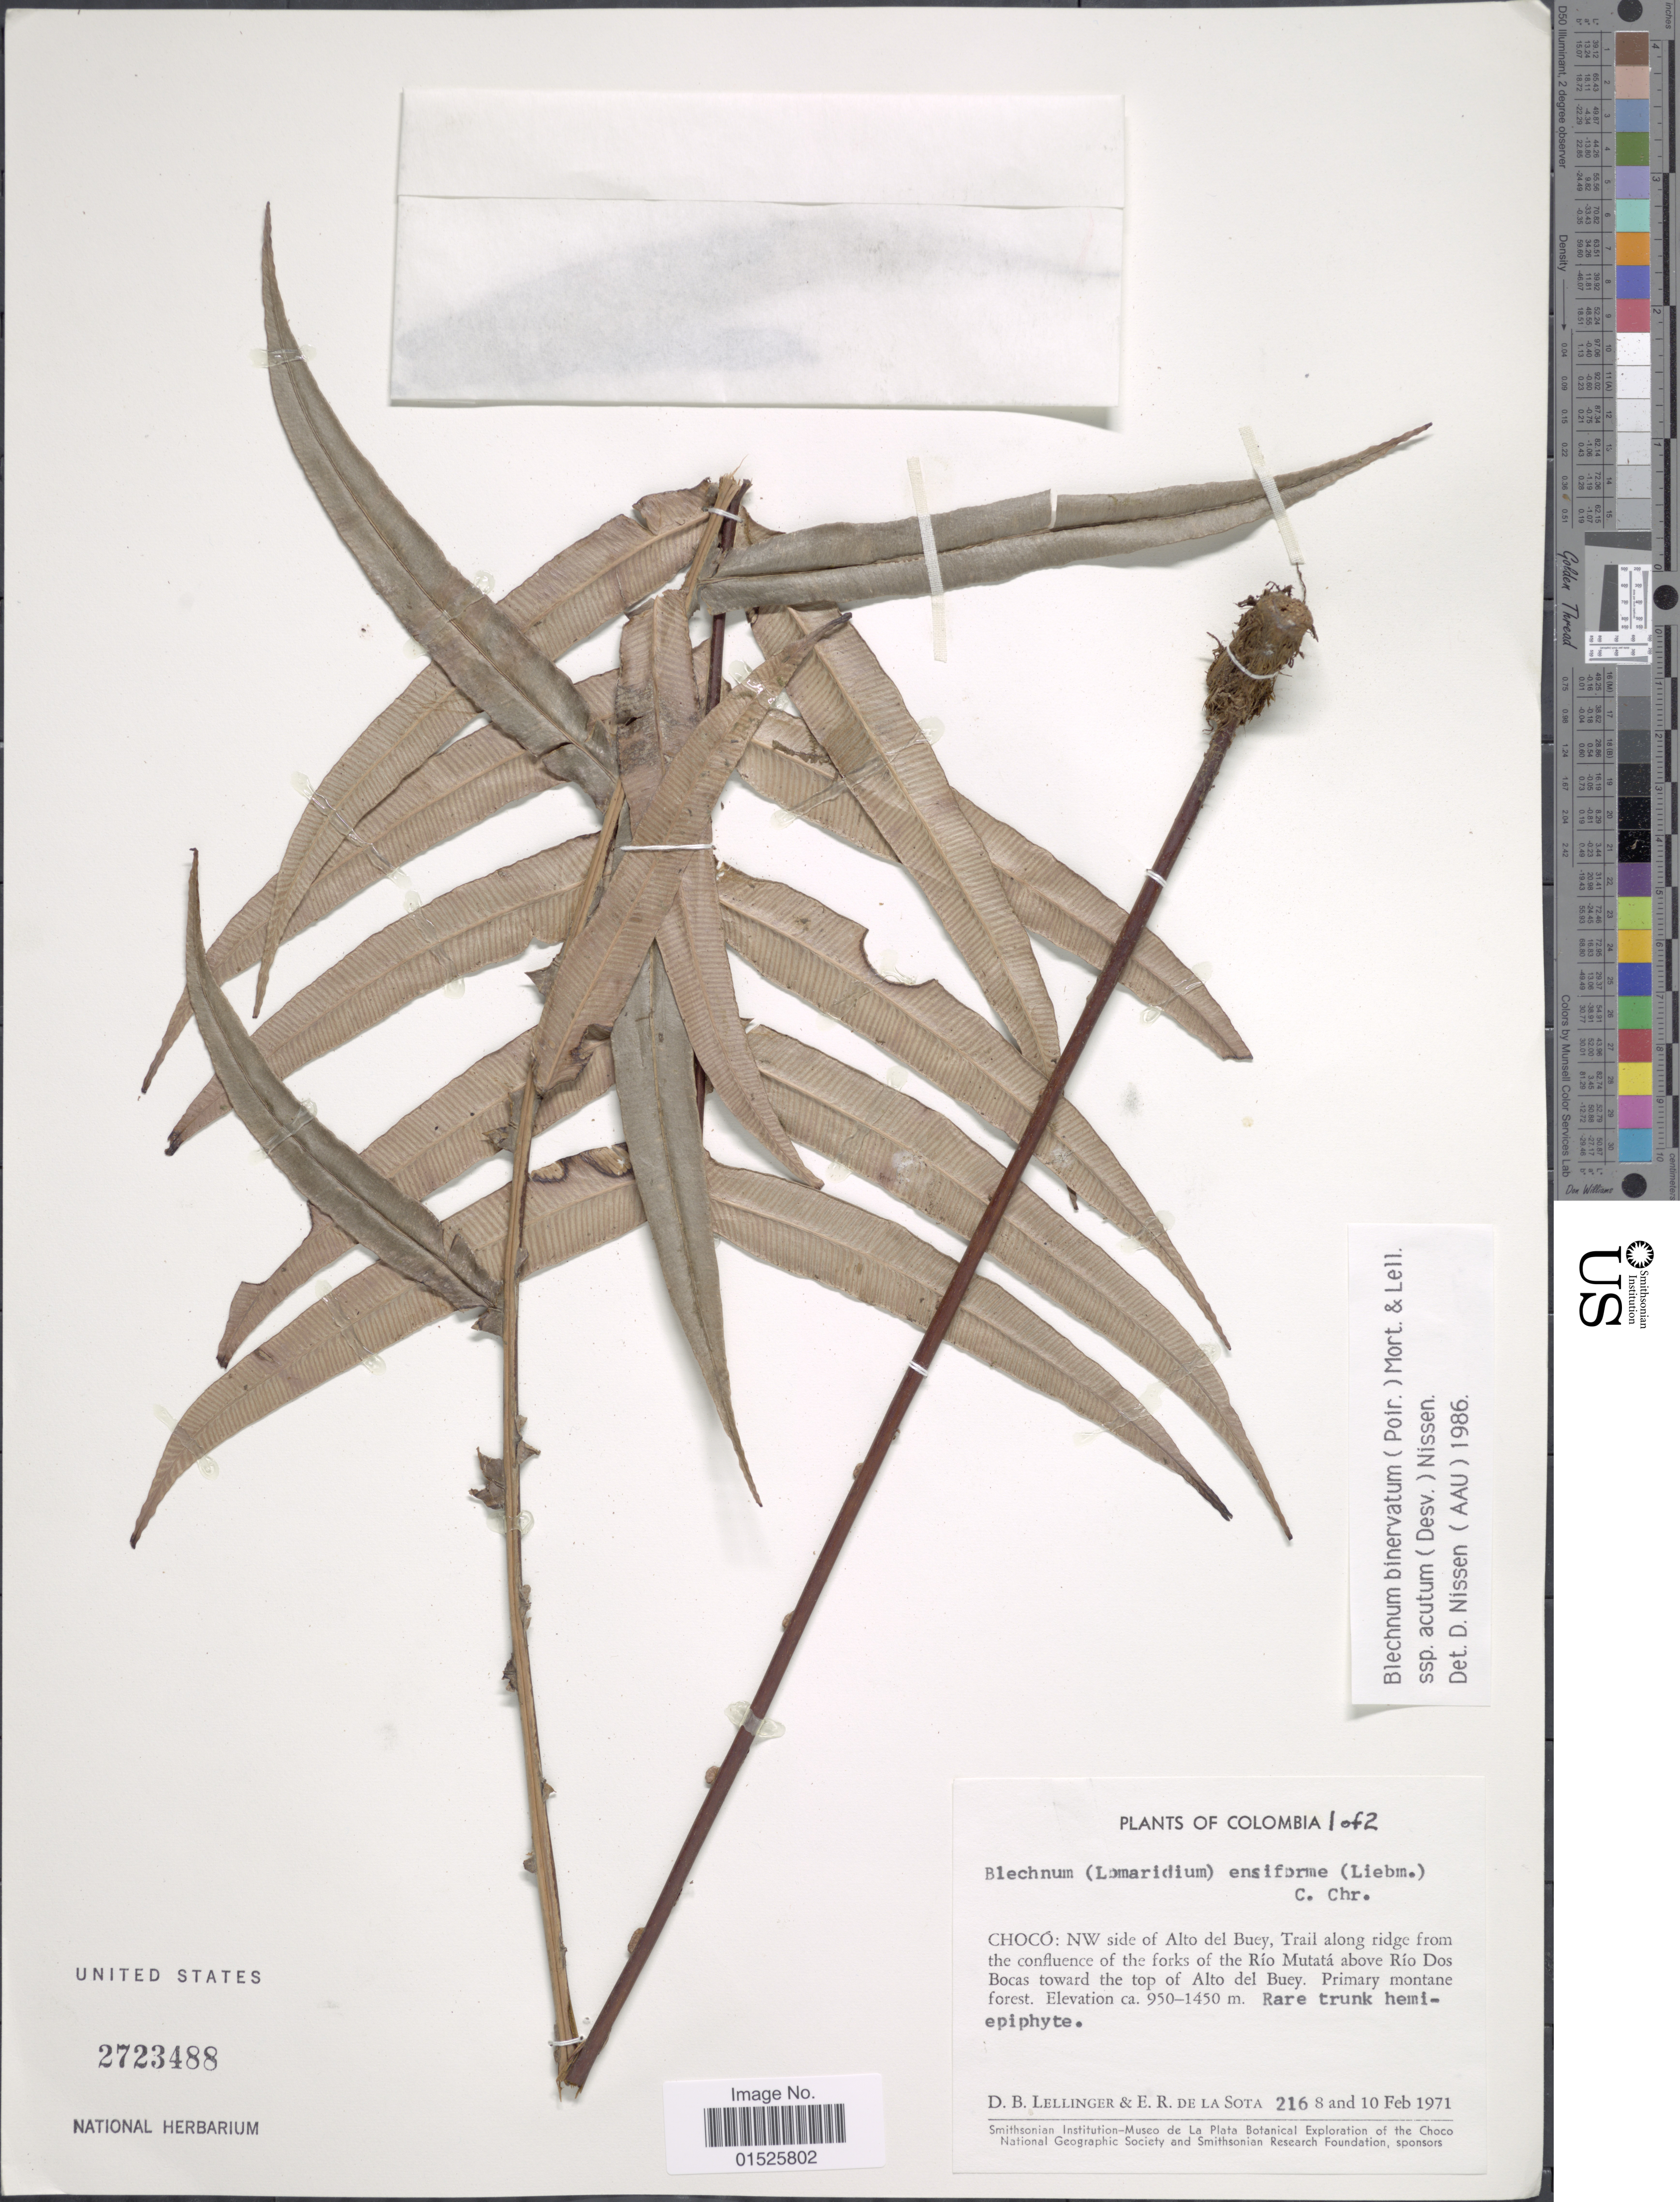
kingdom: Plantae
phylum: Tracheophyta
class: Polypodiopsida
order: Polypodiales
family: Blechnaceae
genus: Blechnum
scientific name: Blechnum ensiforme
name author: (Liebm.) C. Chr.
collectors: D. B. Lellinger & E. R. de la Sota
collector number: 216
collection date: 1971-02-10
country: Colombia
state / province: Chocó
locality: NW side of Alto del Buey, Trail along ridge from the confluence of the forks of the Río Mutatá above Río Dos Bocas toward the top of Alto del Buey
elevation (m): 950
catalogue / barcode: US 2712488